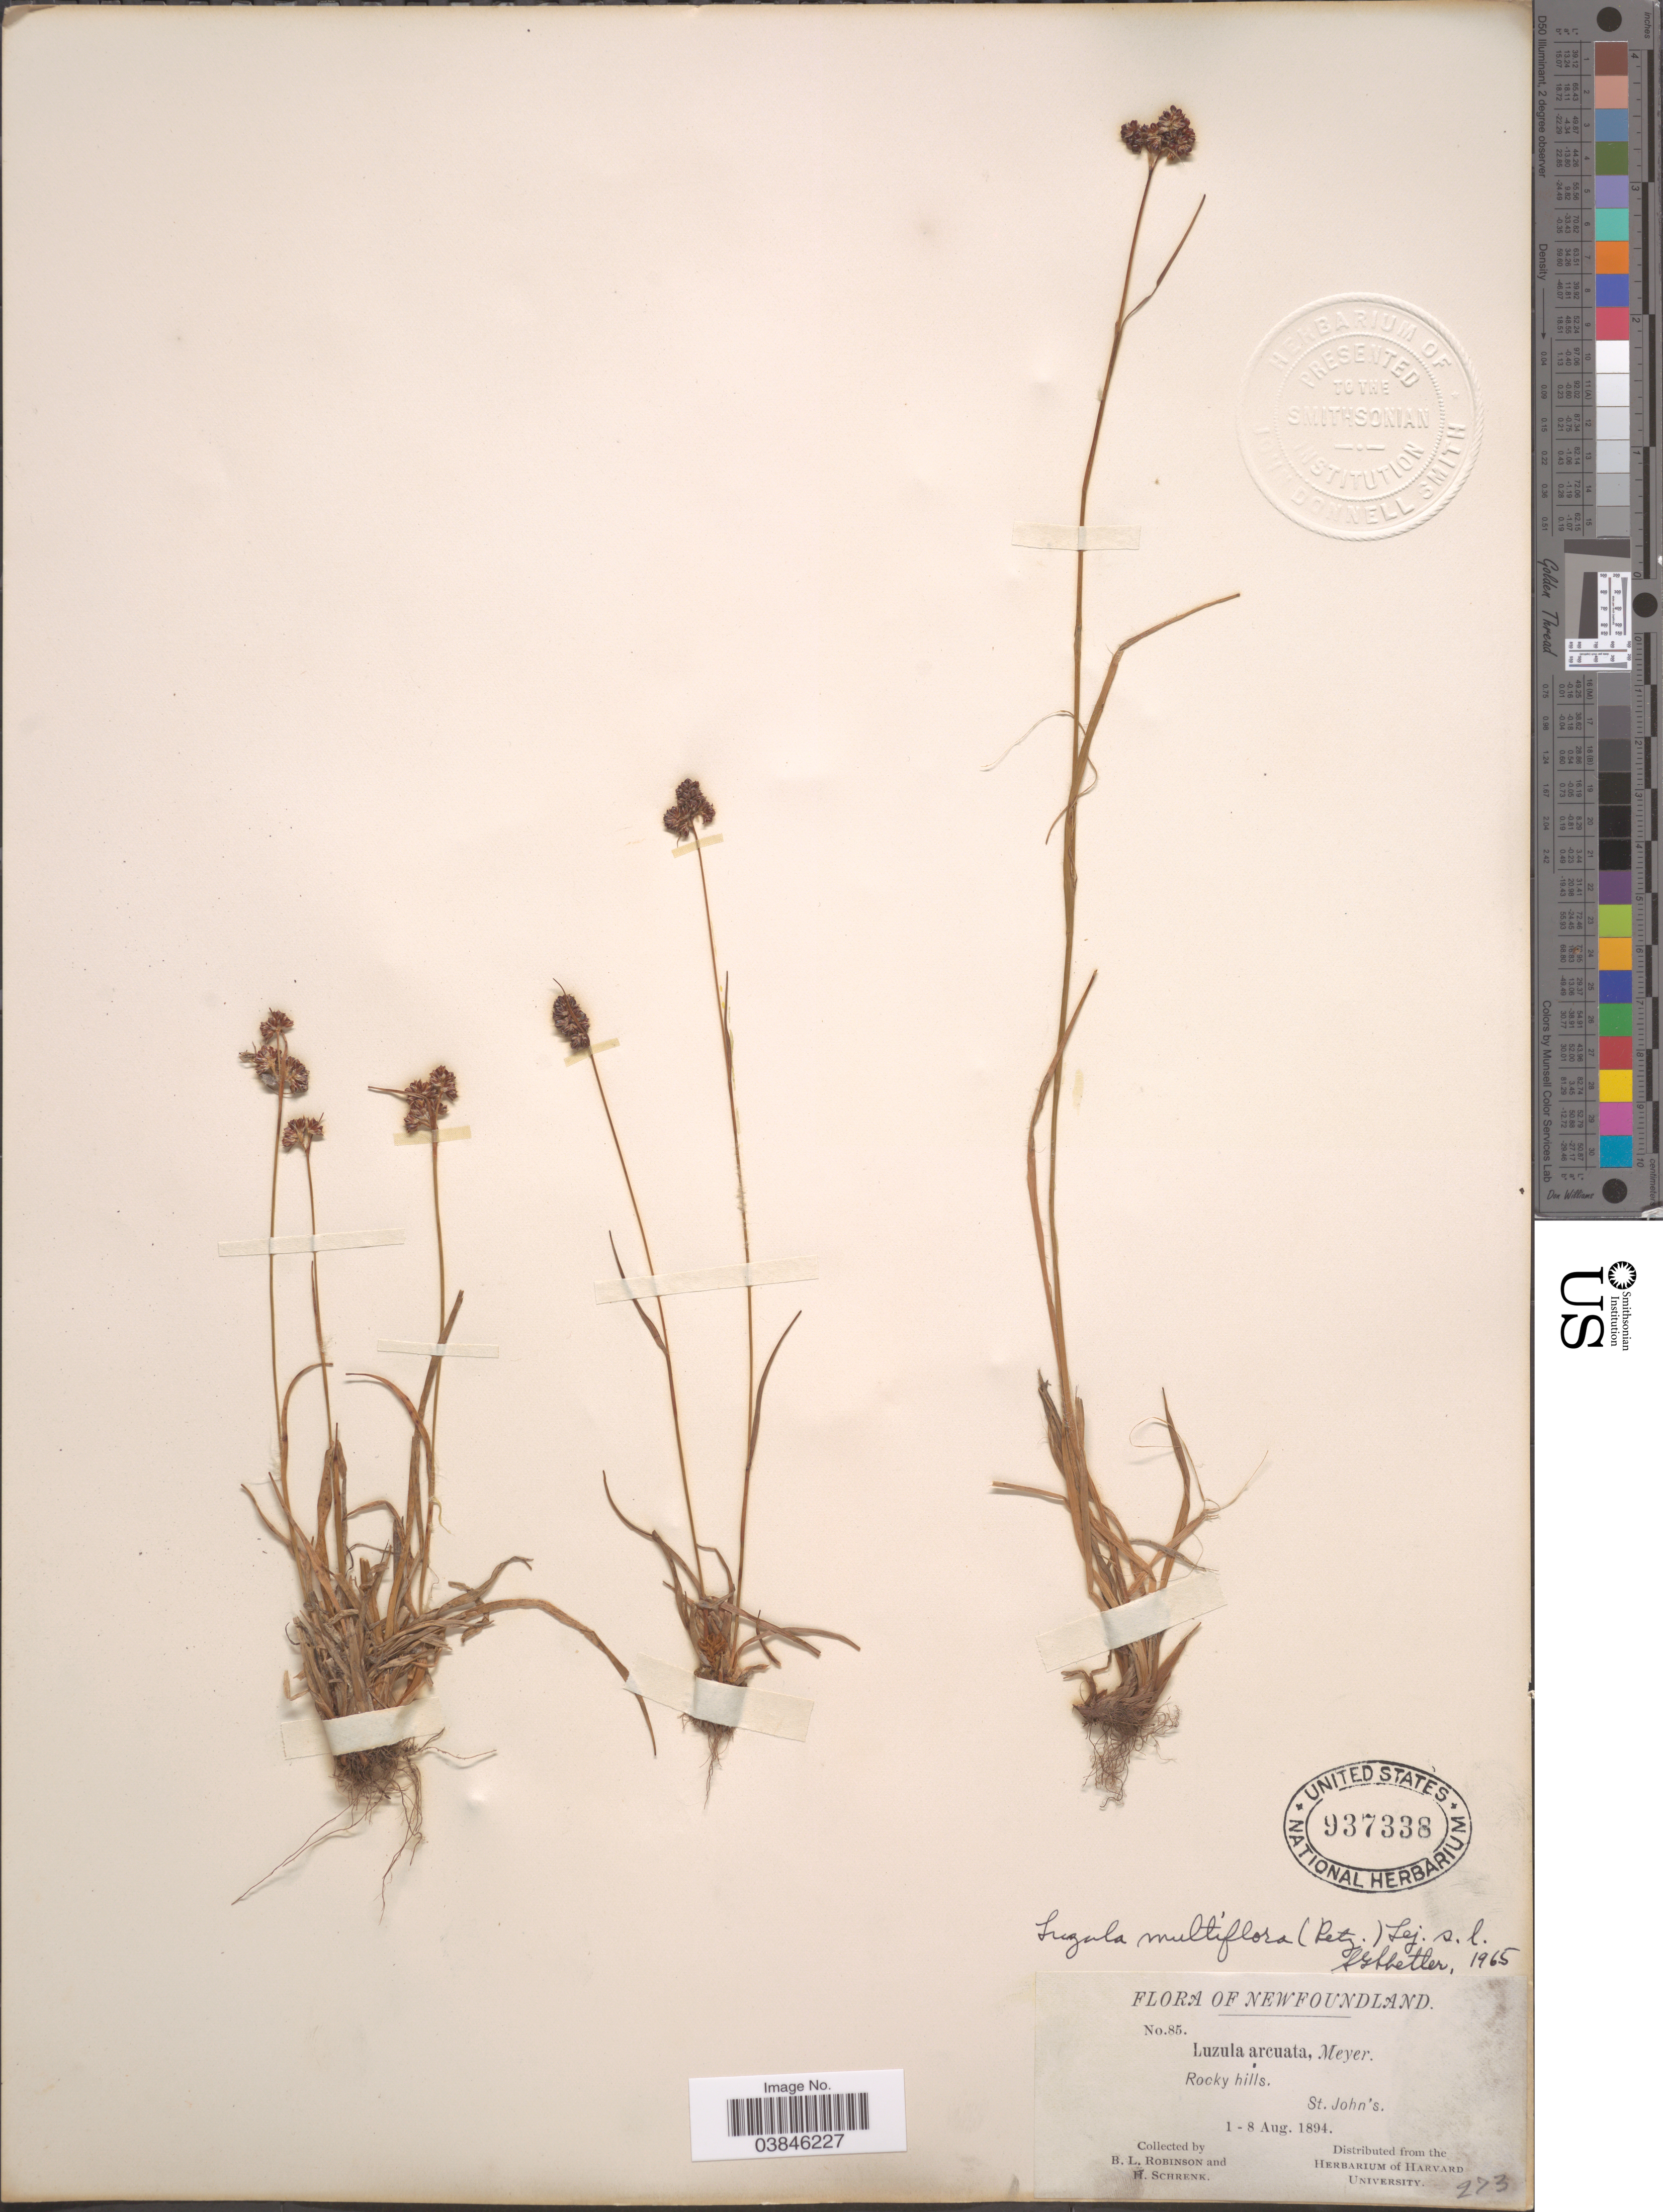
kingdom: Plantae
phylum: Tracheophyta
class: Liliopsida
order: Poales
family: Juncaceae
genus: Luzula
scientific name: Luzula multiflora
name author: (Ehrh.) Lej.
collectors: B. L. Robinson & H. Schrenk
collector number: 85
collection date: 1894-08-01/1894-08-08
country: Canada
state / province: Newfoundland and Labrador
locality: St. John's.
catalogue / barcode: US 937338